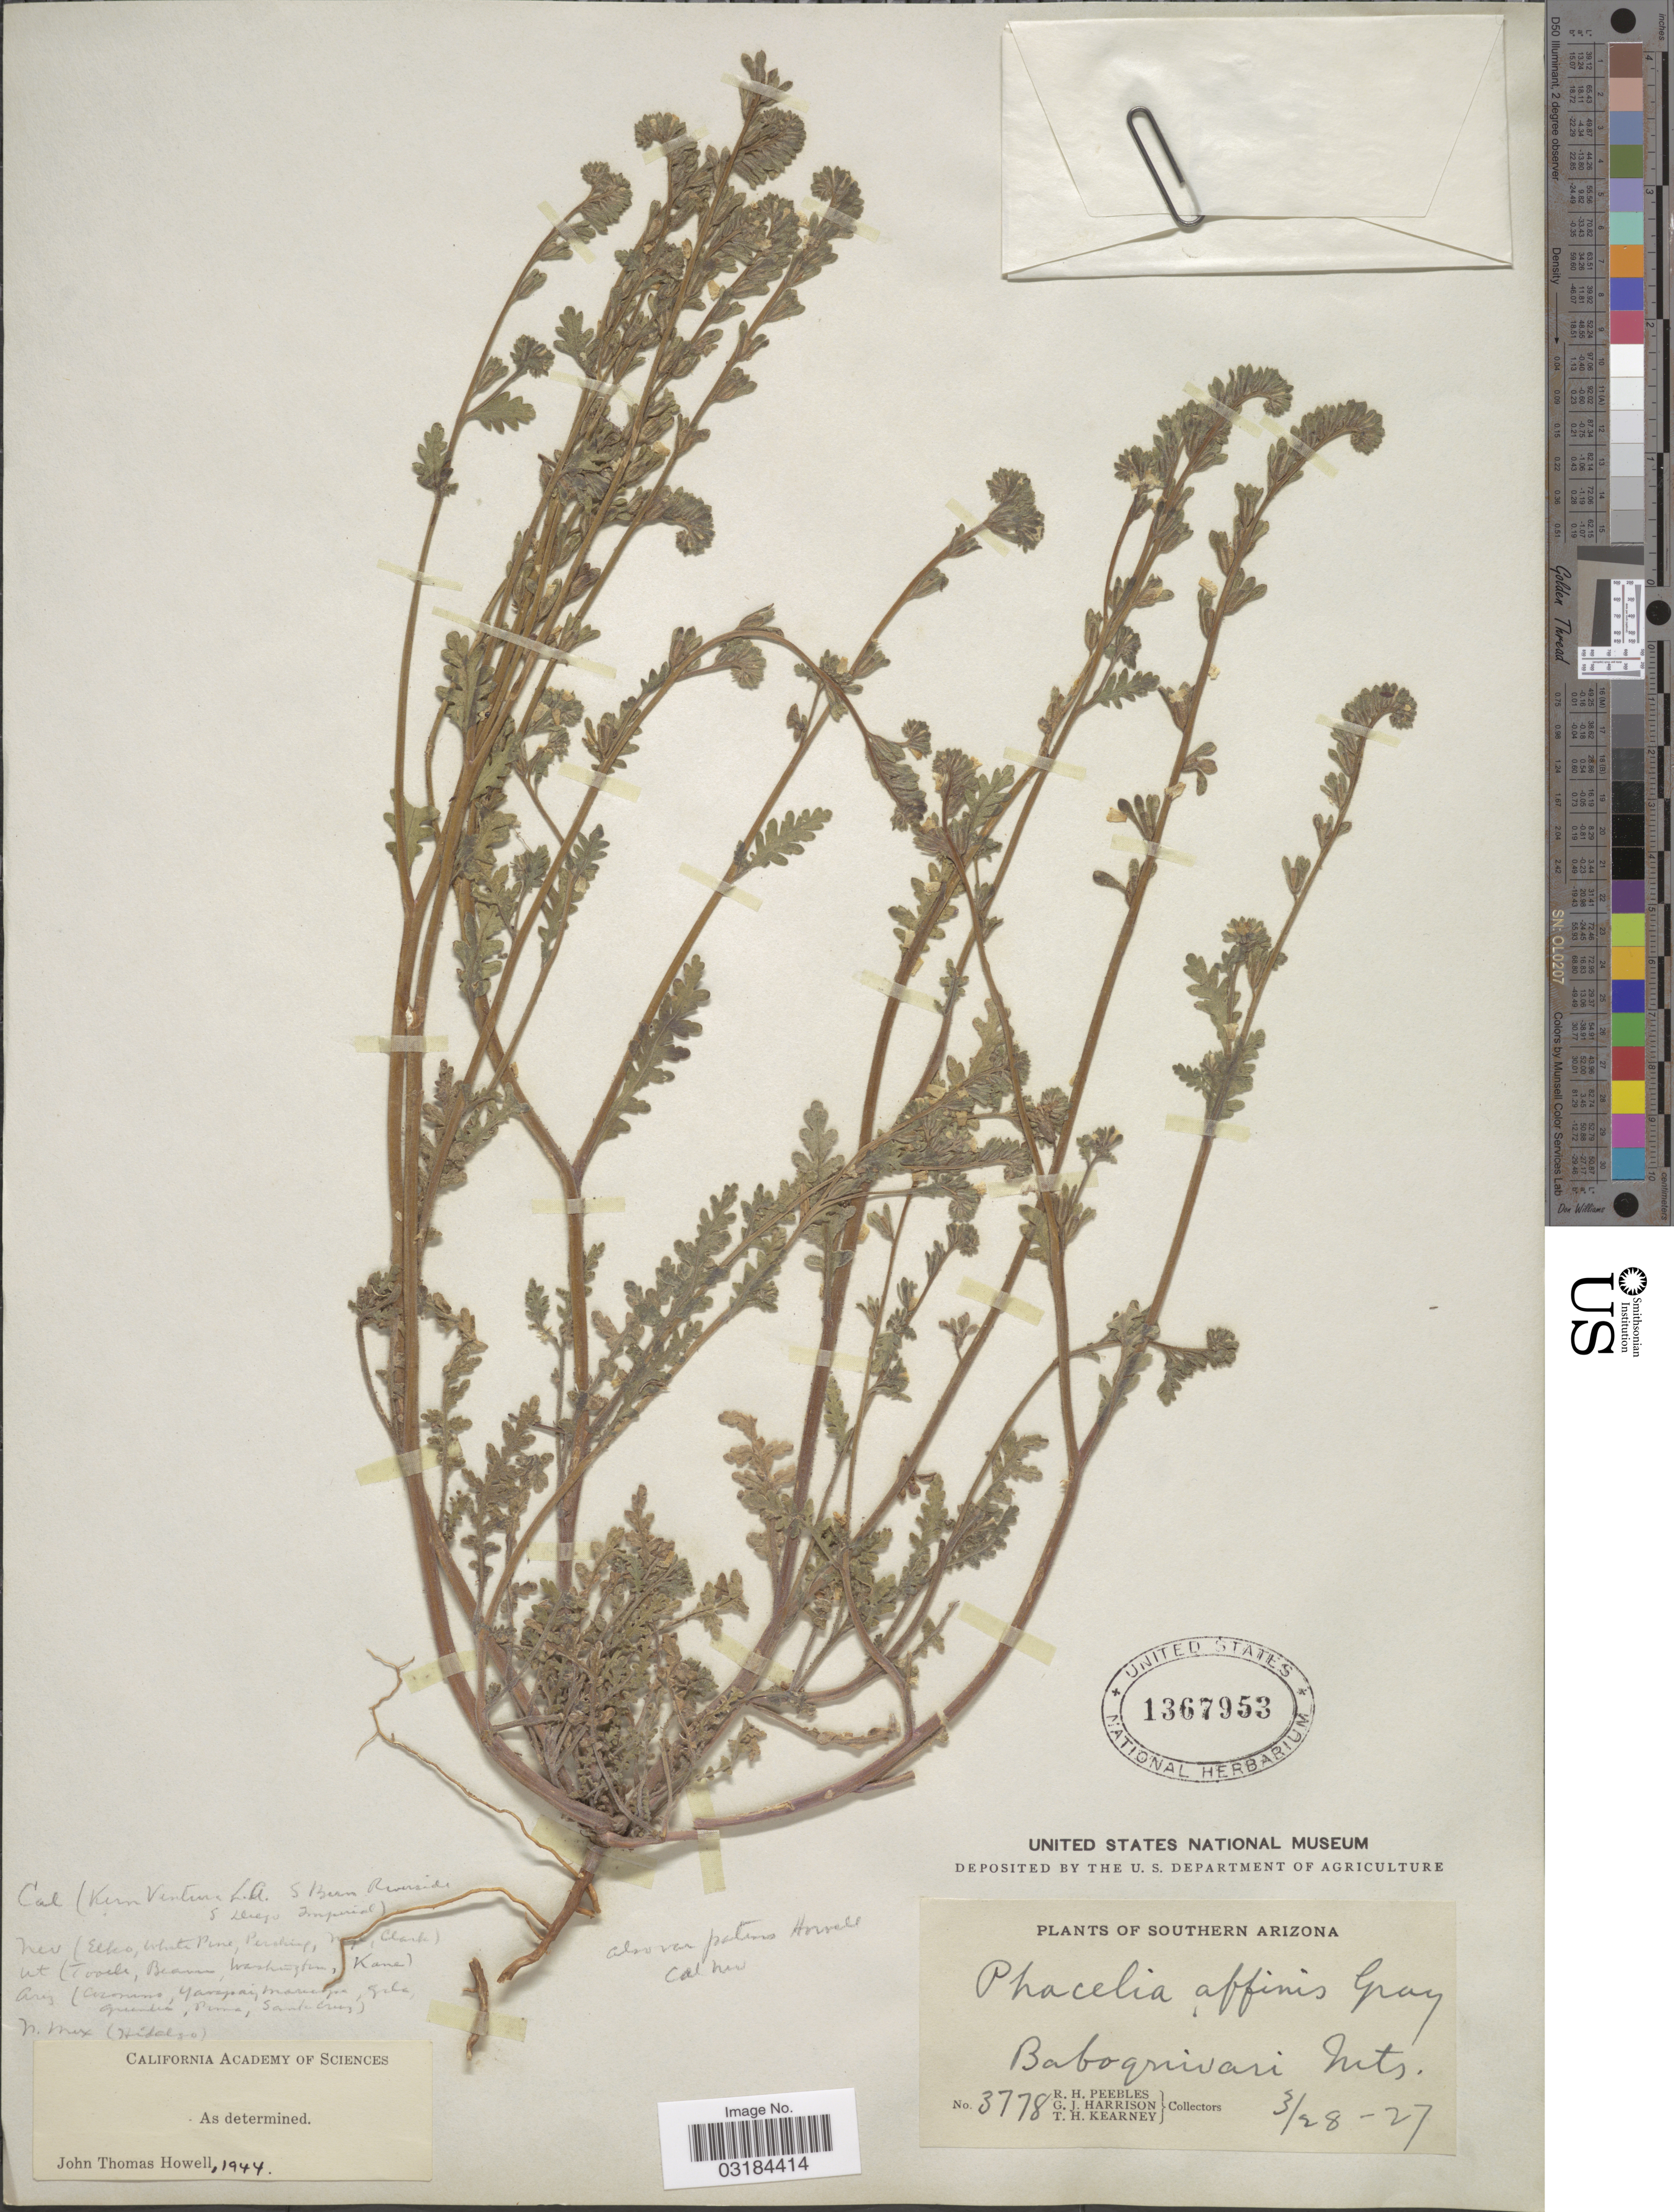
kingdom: Plantae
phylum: Tracheophyta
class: Magnoliopsida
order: Boraginales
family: Hydrophyllaceae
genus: Phacelia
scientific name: Phacelia affinis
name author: A. Gray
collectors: R. H. Peebles, G. J. Harrison & T. H. Kearney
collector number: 3778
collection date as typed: Transcribed d/m/y: 28/3/27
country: United States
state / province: Arizona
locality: Southern Arizona. Baboquivari Mts.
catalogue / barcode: US 1367953